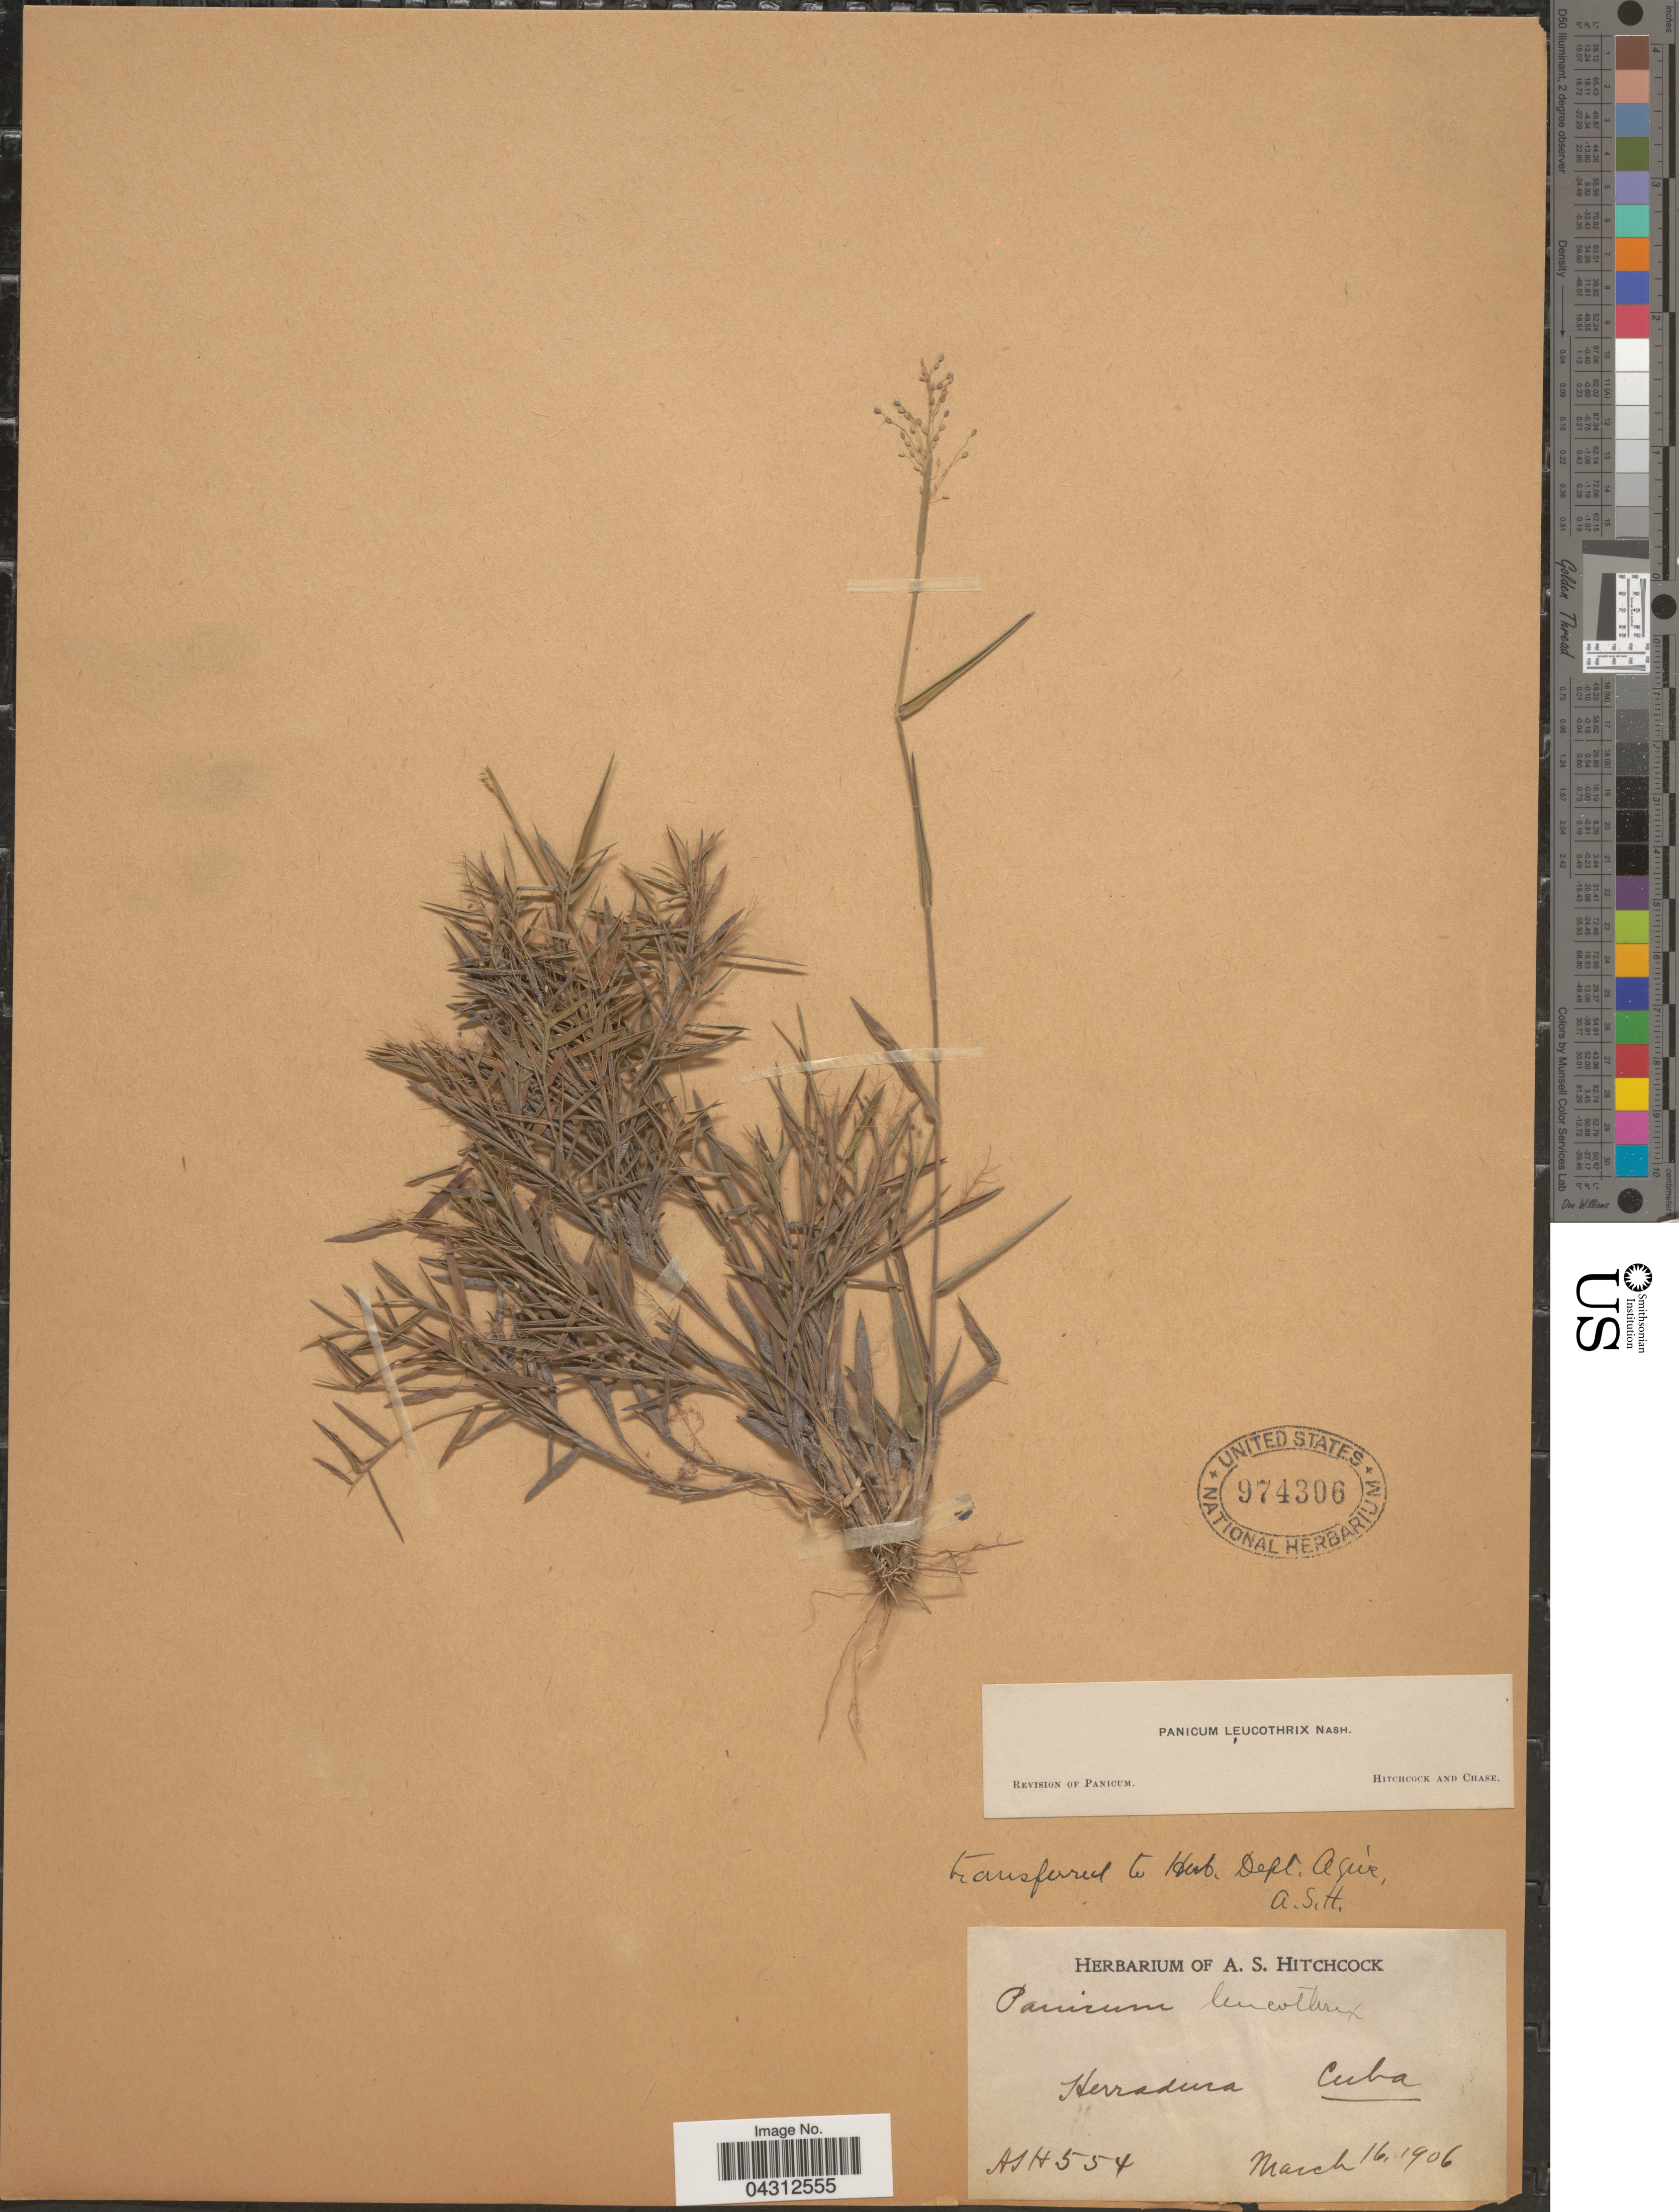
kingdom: Plantae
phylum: Tracheophyta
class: Liliopsida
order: Poales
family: Poaceae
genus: Dichanthelium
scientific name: Dichanthelium acuminatum var. longiligulatum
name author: (Nash) Gould & C.A. Clark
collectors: A. S. Hitchcock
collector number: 554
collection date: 1906-03-16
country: Cuba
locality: Herradura.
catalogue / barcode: US 974306